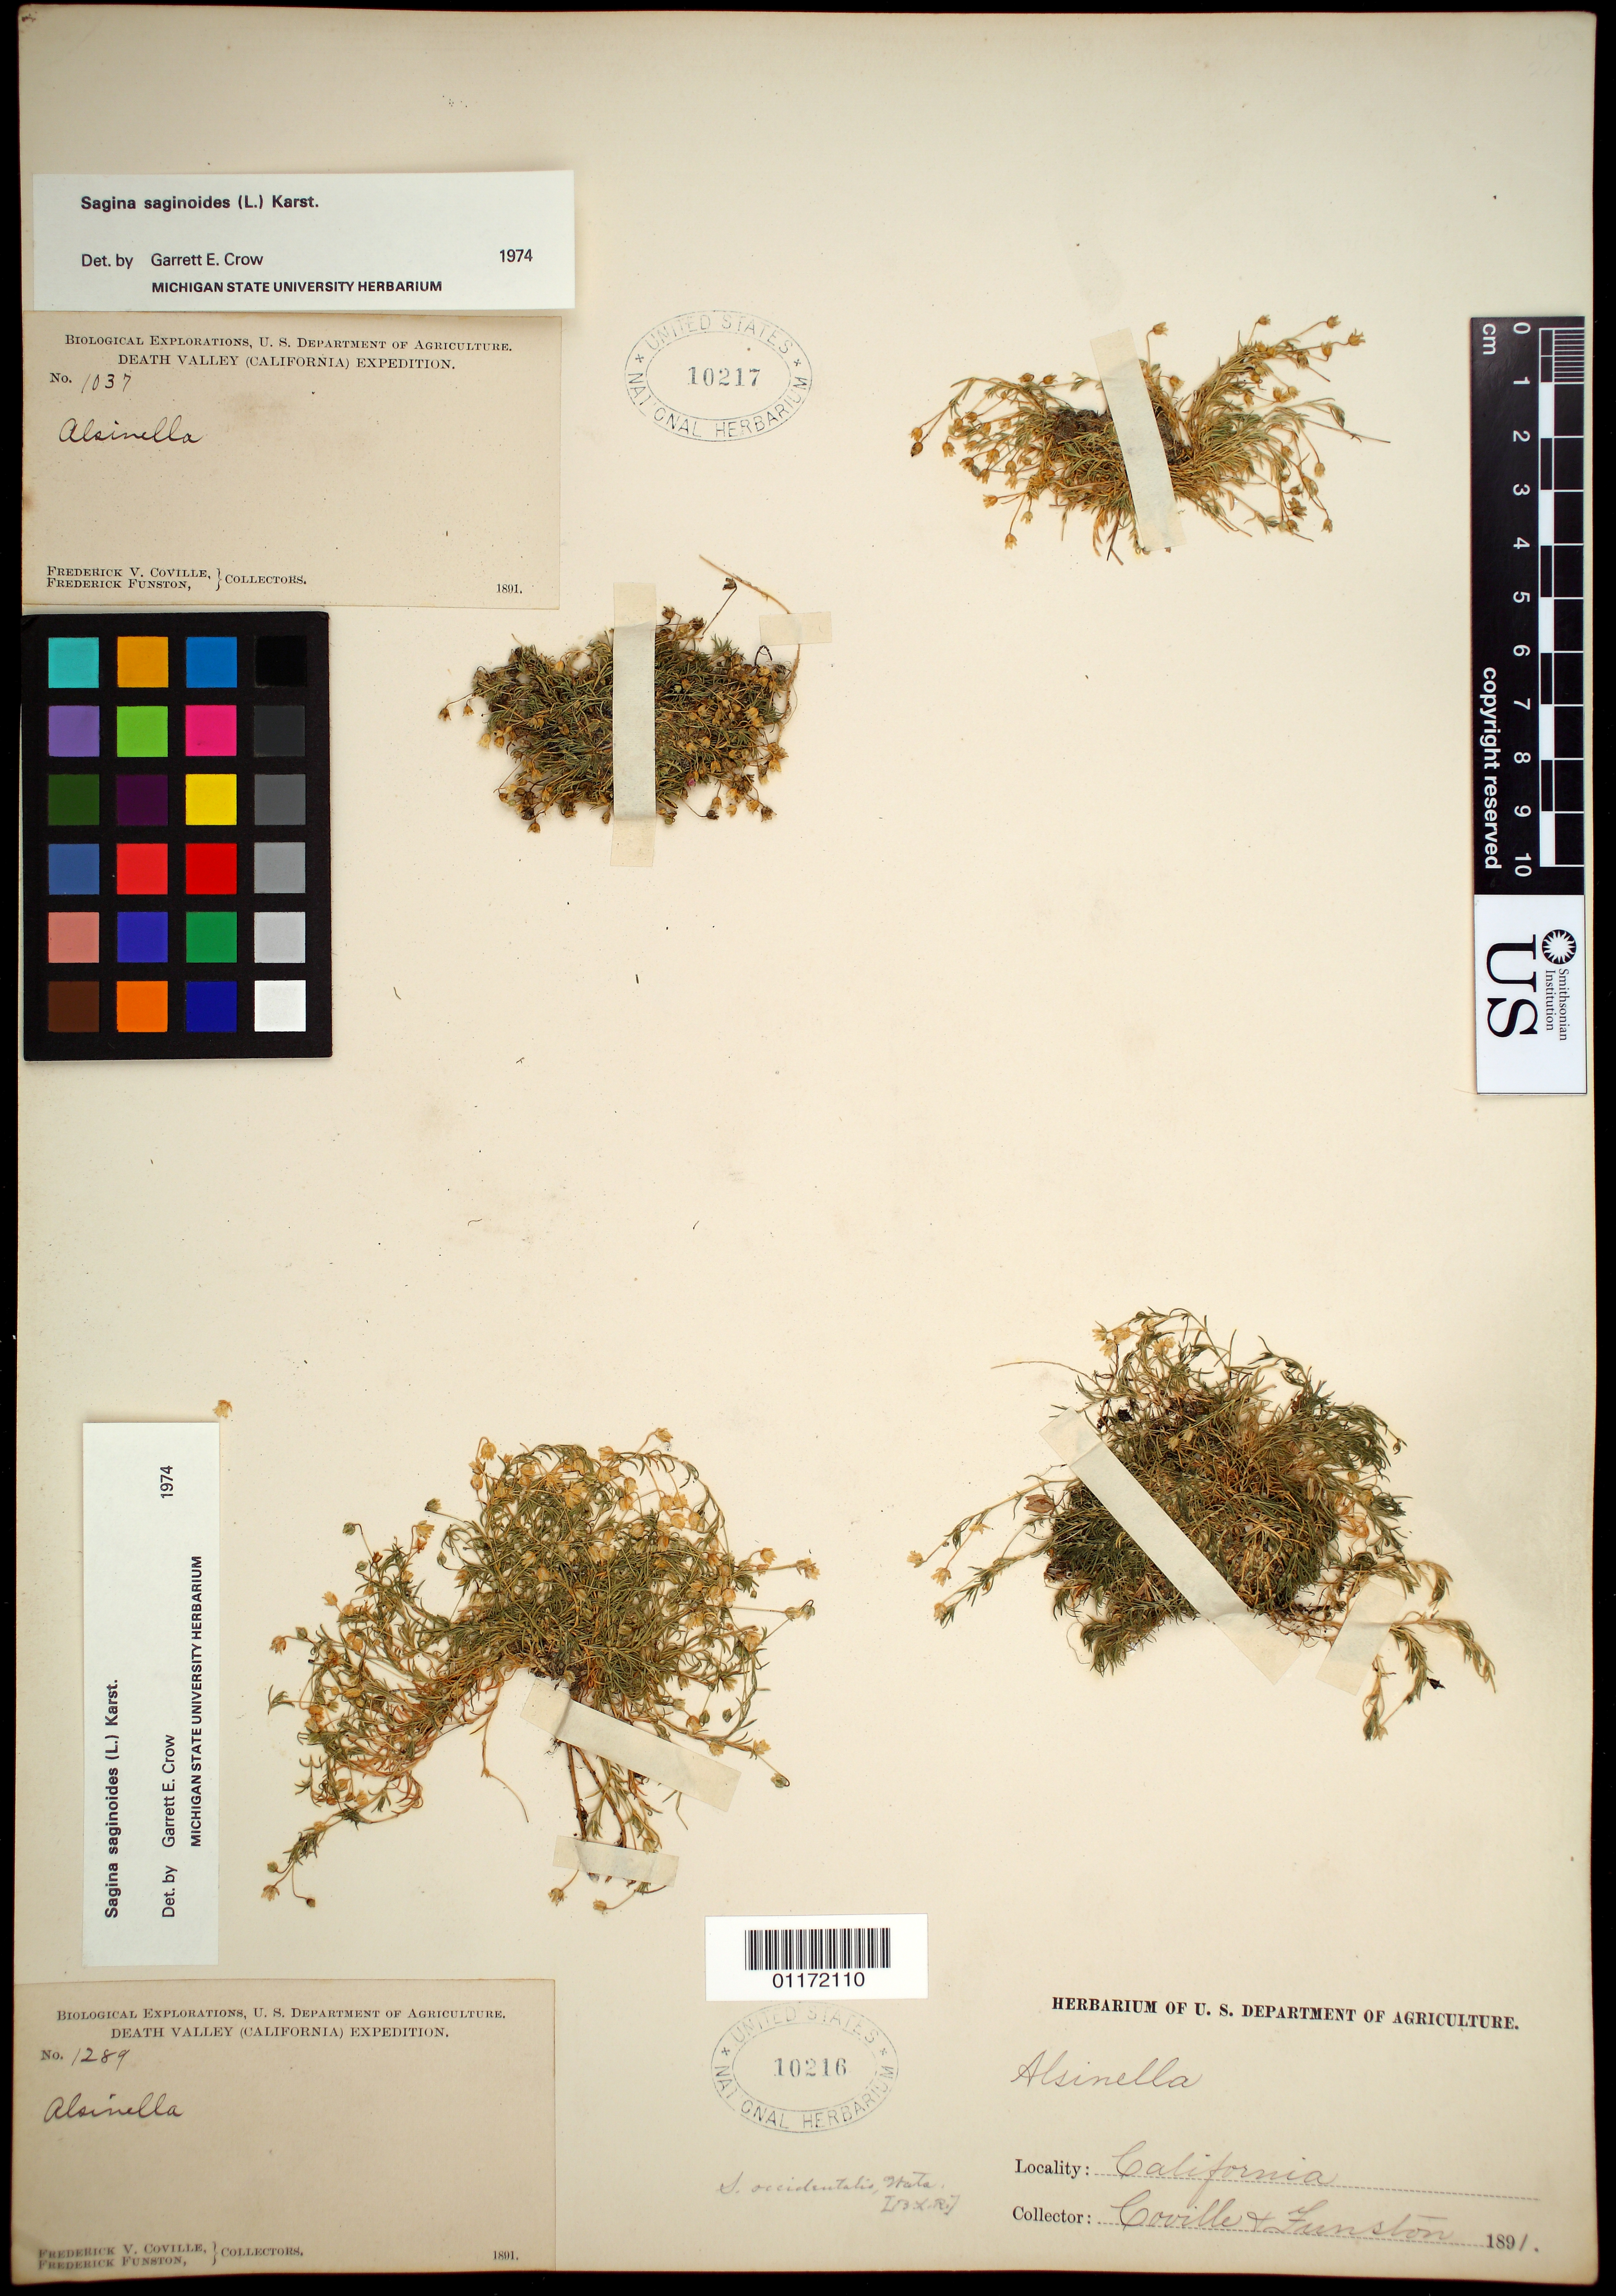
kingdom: Plantae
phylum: Tracheophyta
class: Magnoliopsida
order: Caryophyllales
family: Caryophyllaceae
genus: Sagina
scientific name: Sagina saginoides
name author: (L.) H. Karst.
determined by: Crow, G. E.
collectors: F. V. Coville & F. Funston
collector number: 1037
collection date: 1891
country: United States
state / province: California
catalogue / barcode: US 10217-2